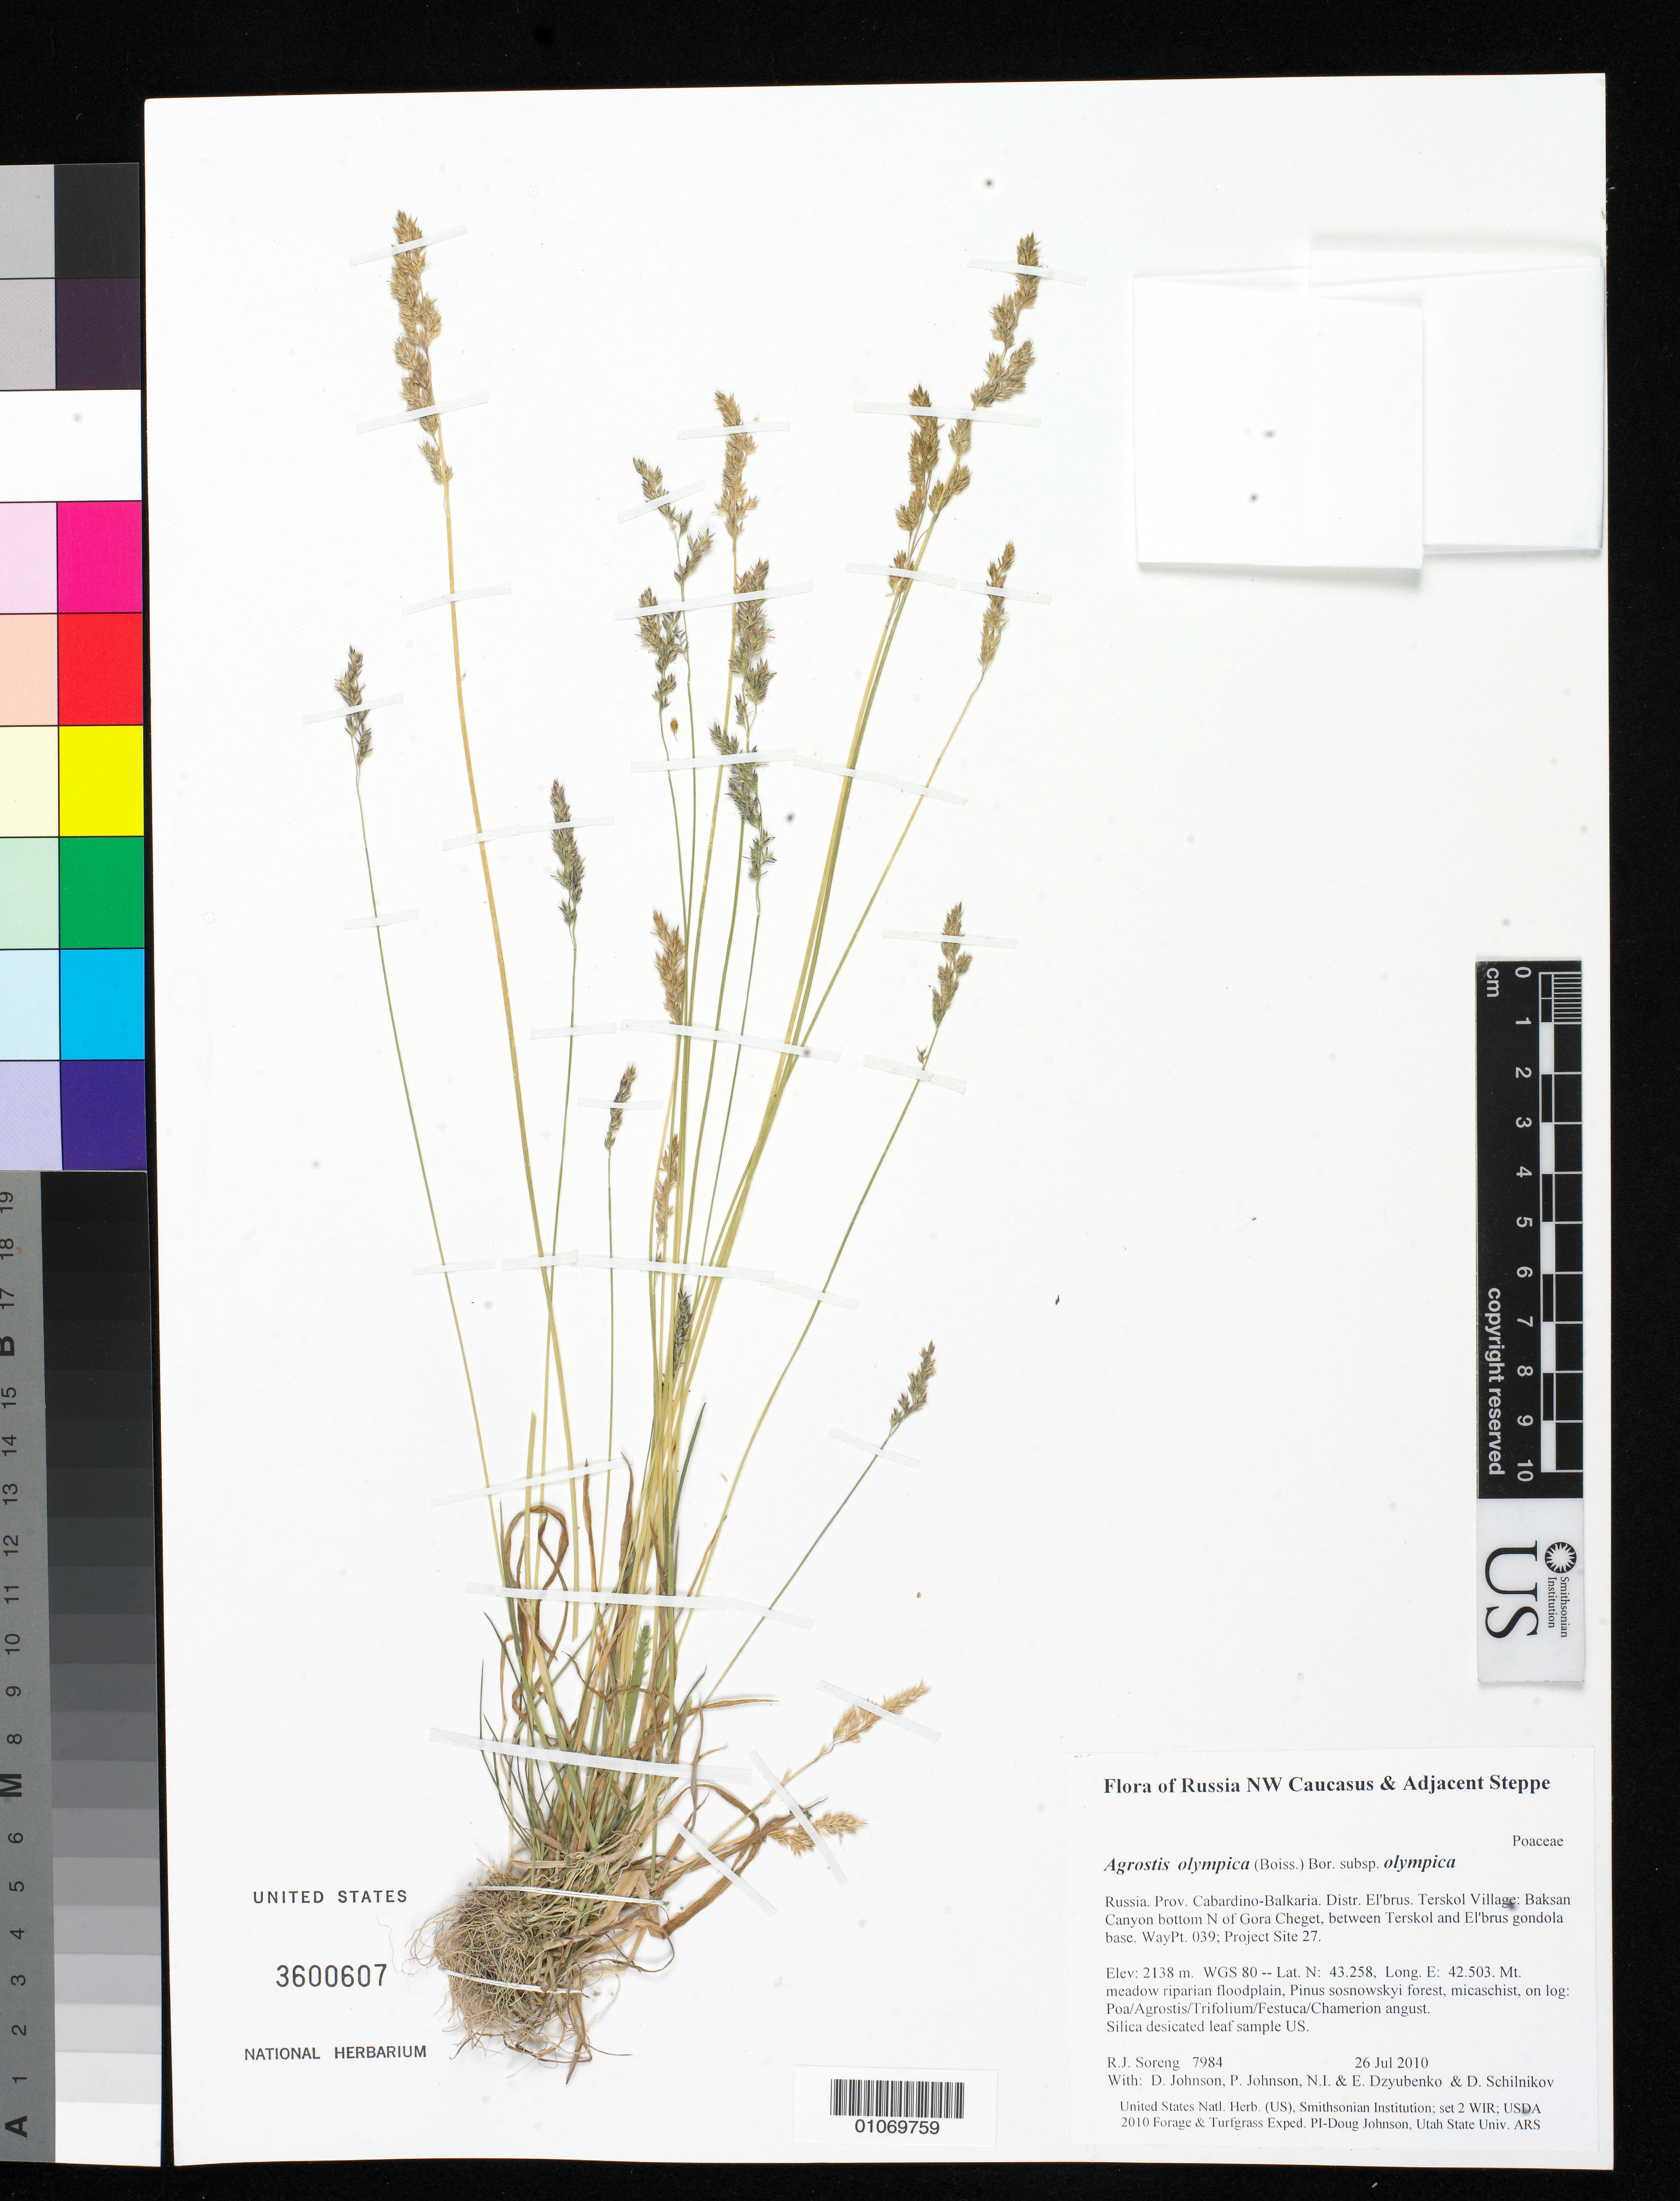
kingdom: Plantae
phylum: Tracheophyta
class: Liliopsida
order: Poales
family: Poaceae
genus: Agrostis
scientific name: Agrostis olympica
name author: (Boiss.) Bor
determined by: Poaceae Reorganization Project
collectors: R. J. Soreng, D. Johnson, P. Johnson, N. Dzyubenko, E. Dzyubenko & D. Schilnikov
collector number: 7984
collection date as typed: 26 Jul 2010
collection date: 2010-07-26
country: Russian Federation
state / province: Kabardino-Balkar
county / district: El'brus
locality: Terskol Village: Baksan Canyon bottom N of Gora Cheget, between Terskol and El'brus gondola base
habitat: Mt. meadow riparian floodplain, Pinus sosnowskyi forest, micaschist, on log: Poa/Agrostis/Trifolium/Festuca/Chamerion angust.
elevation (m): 2138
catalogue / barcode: US 3600607